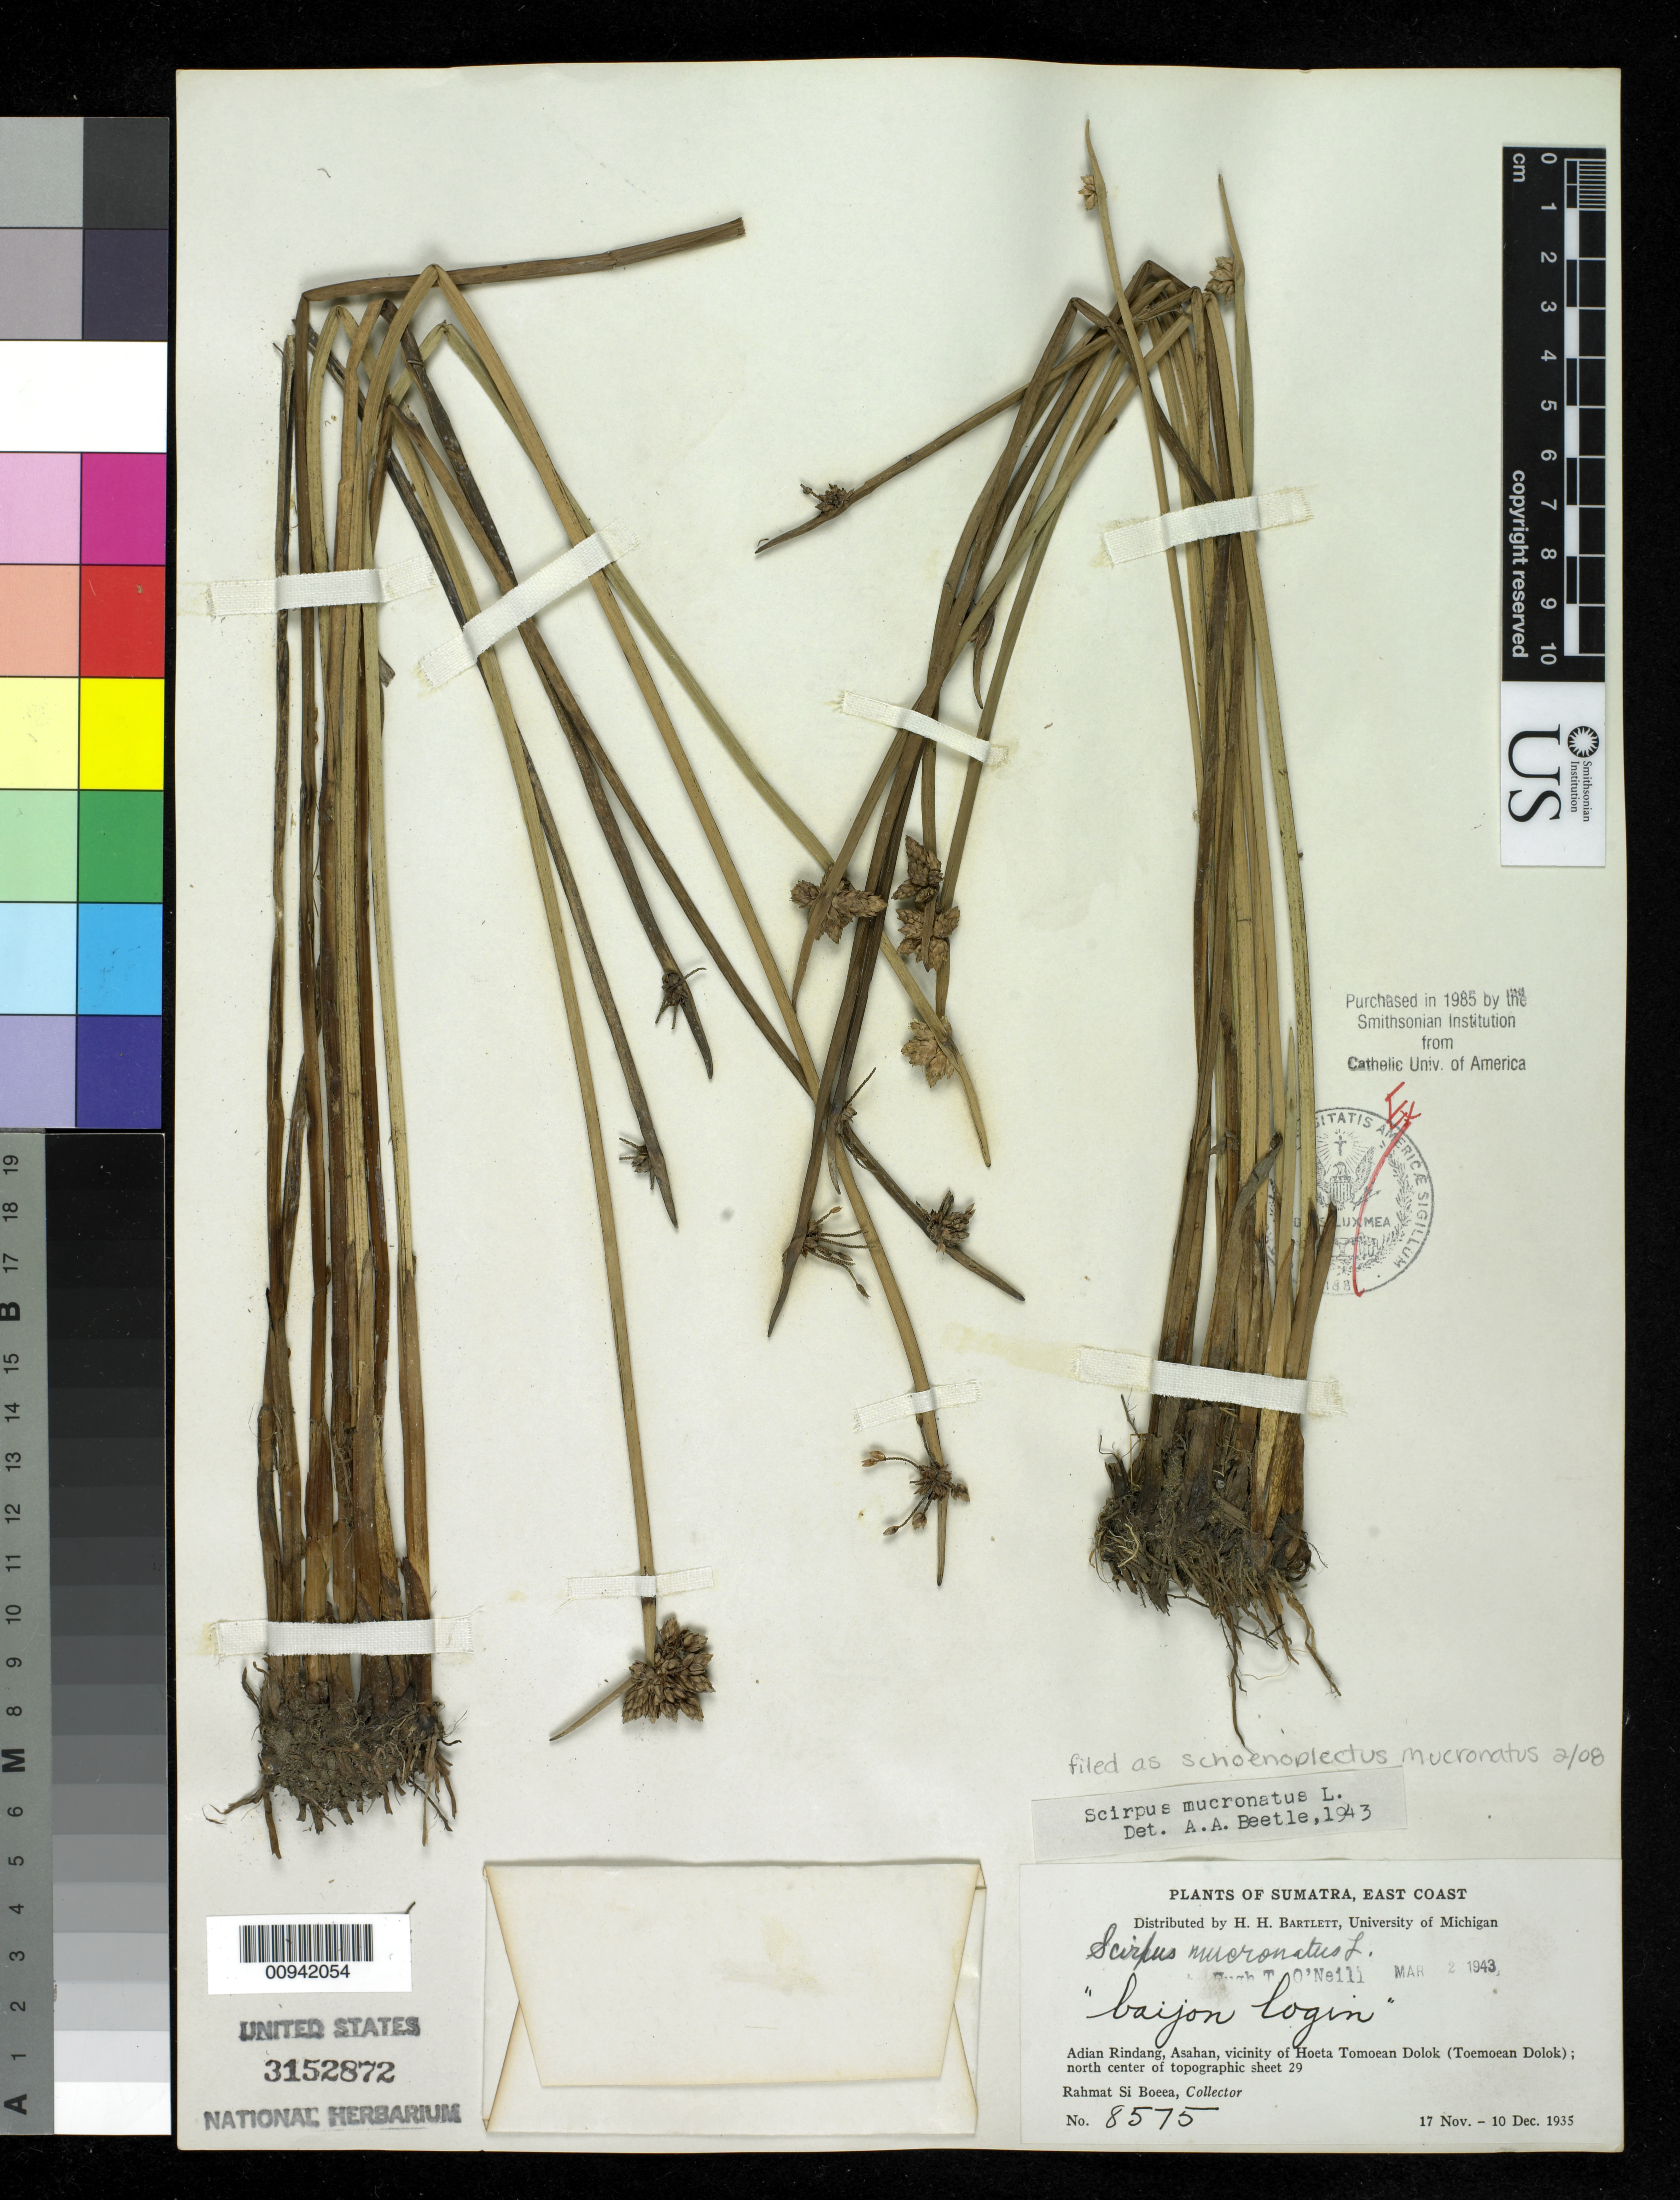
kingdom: Plantae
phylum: Tracheophyta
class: Liliopsida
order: Poales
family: Cyperaceae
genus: Schoenoplectiella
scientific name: Schoenoplectiella mucronata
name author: (L.) Jung & Choi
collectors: Rahmat Si Boeea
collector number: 8575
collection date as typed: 17 Nov 1935 to 10 Dec 1935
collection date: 1935-11-17/1935-12-10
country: Indonesia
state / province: Sumatra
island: Sumatra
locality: East Coast, Adian Rindang, Asahan, vicinity of Hoeta Tomoean Dolok [Toemoean Dolok]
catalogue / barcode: US 3152872